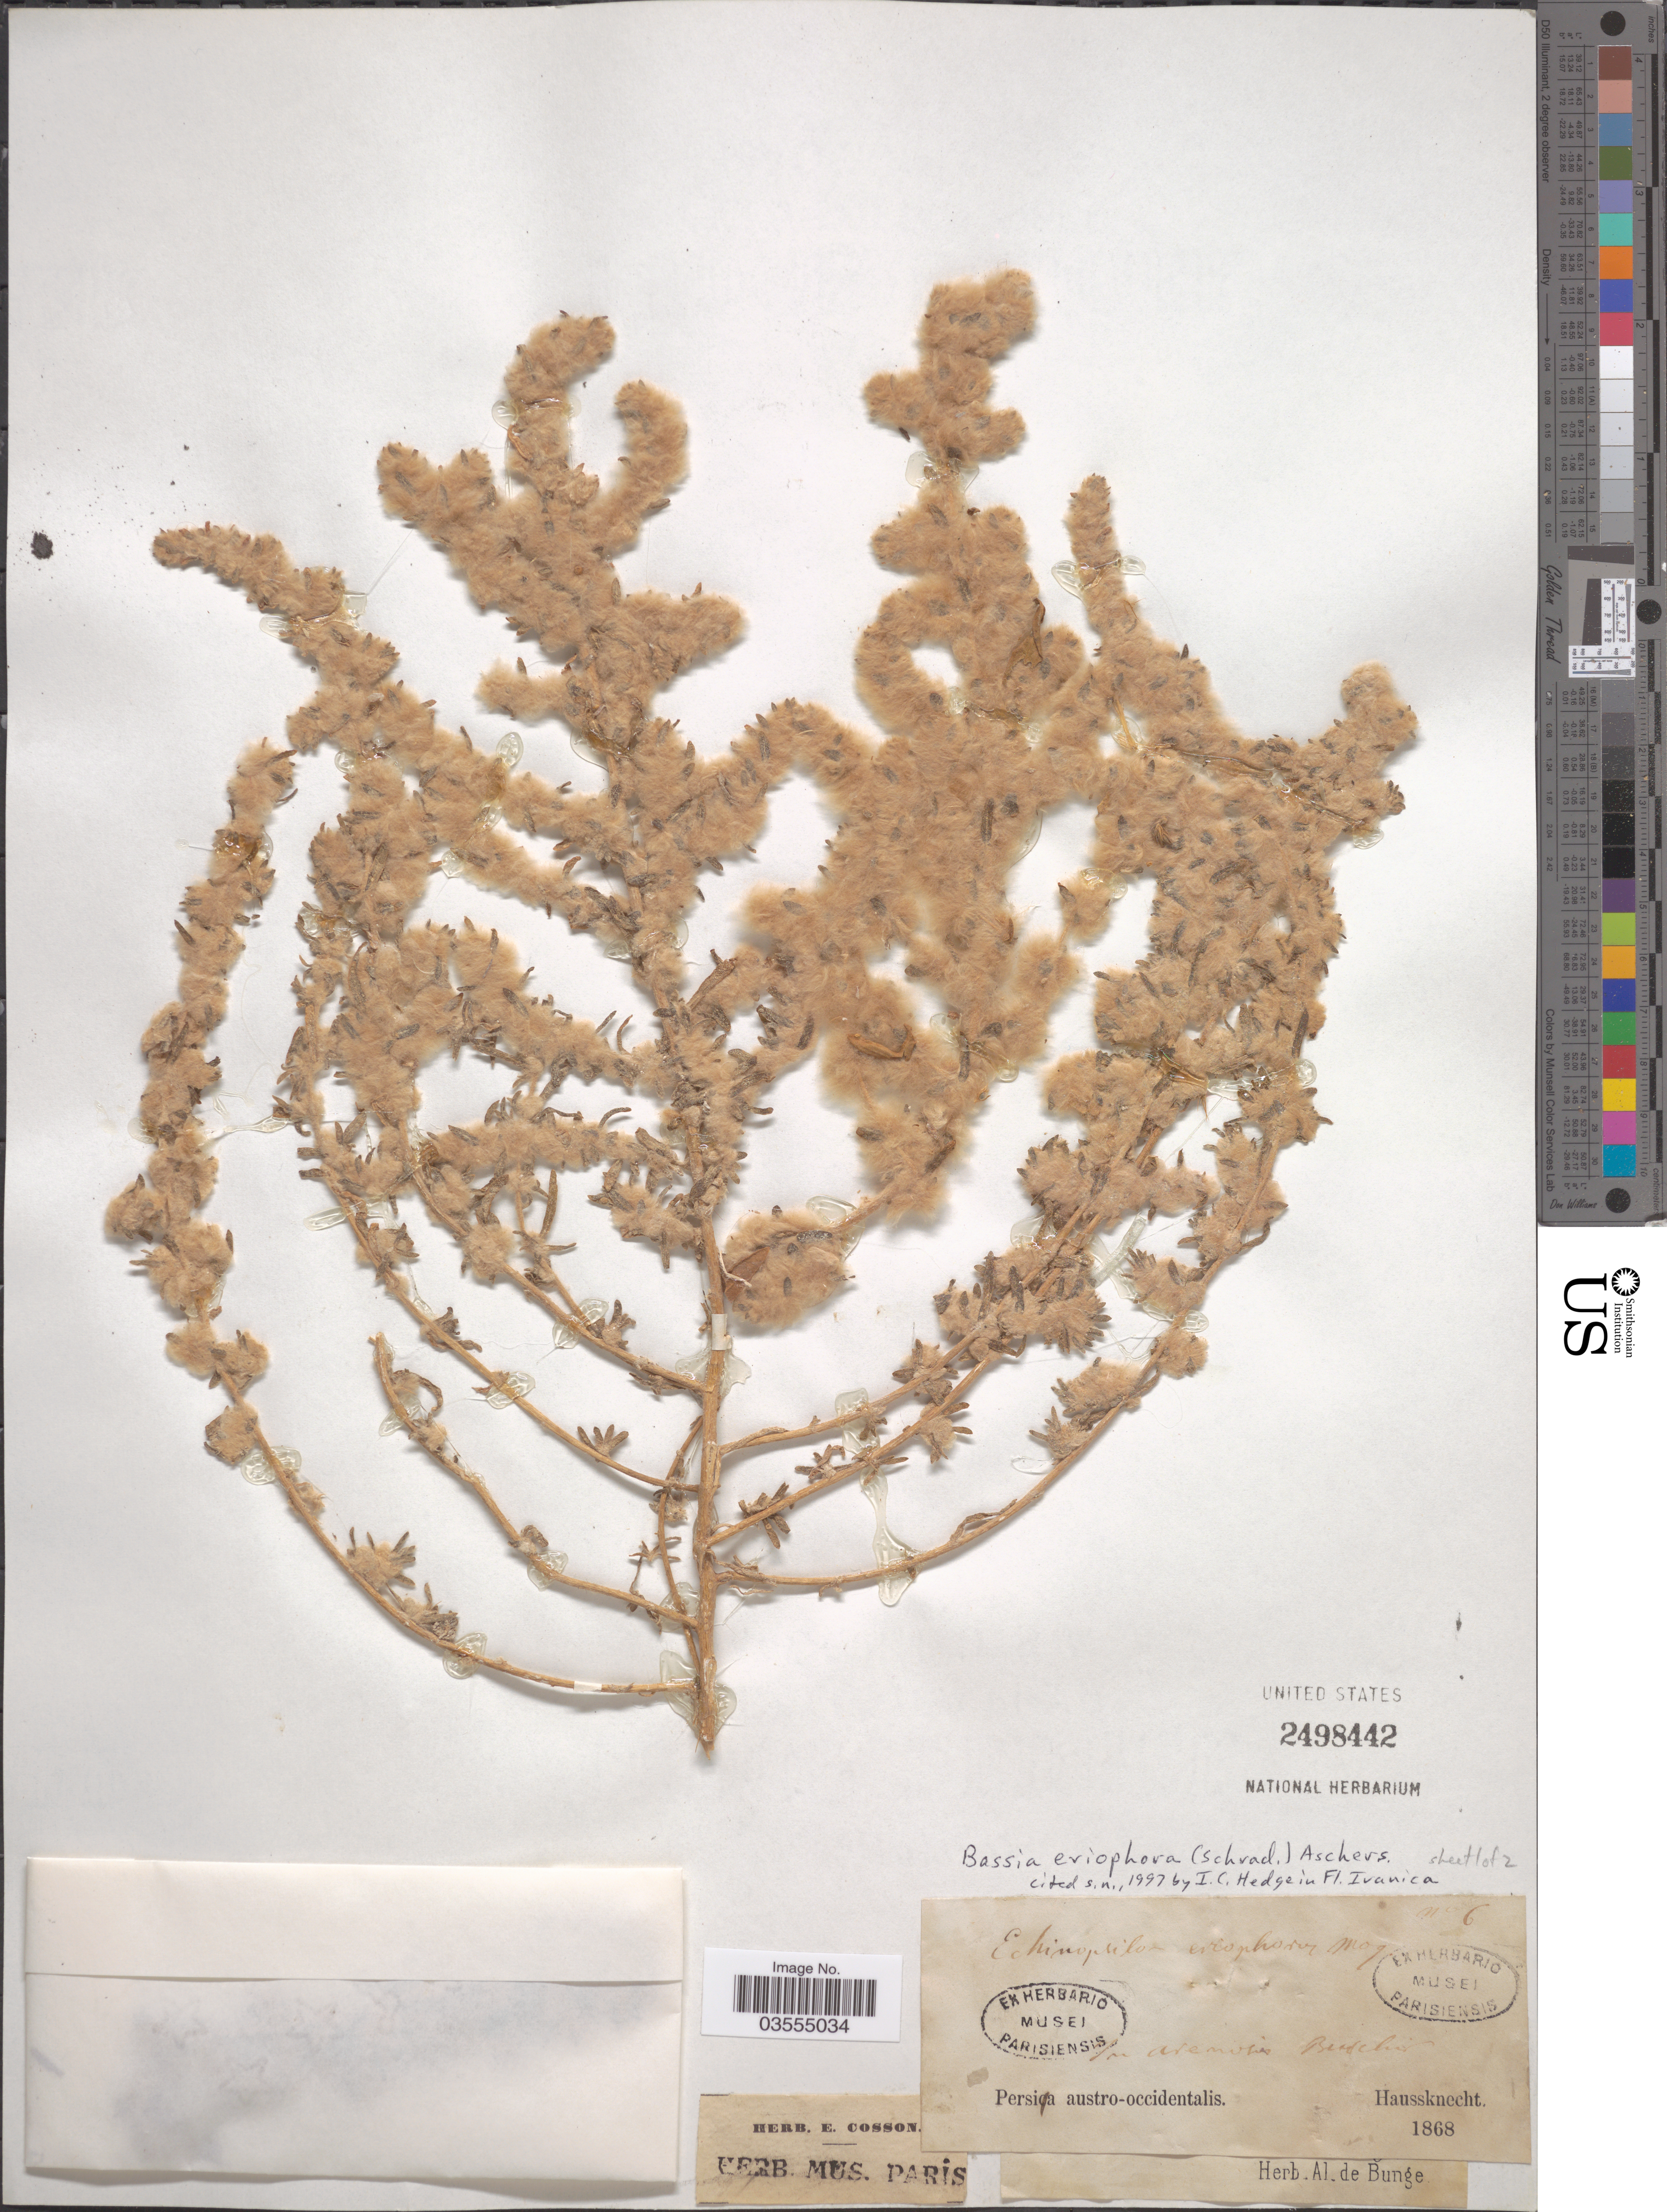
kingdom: Plantae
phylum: Tracheophyta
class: Magnoliopsida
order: Caryophyllales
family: Amaranthaceae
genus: Bassia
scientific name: Bassia eriophora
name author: (Schrad.) Asch.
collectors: Haussknecht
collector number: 6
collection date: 1868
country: Iran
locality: In arenosis Berdelic. [interpreted] Persia austro-occidentalis.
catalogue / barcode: US 2498442